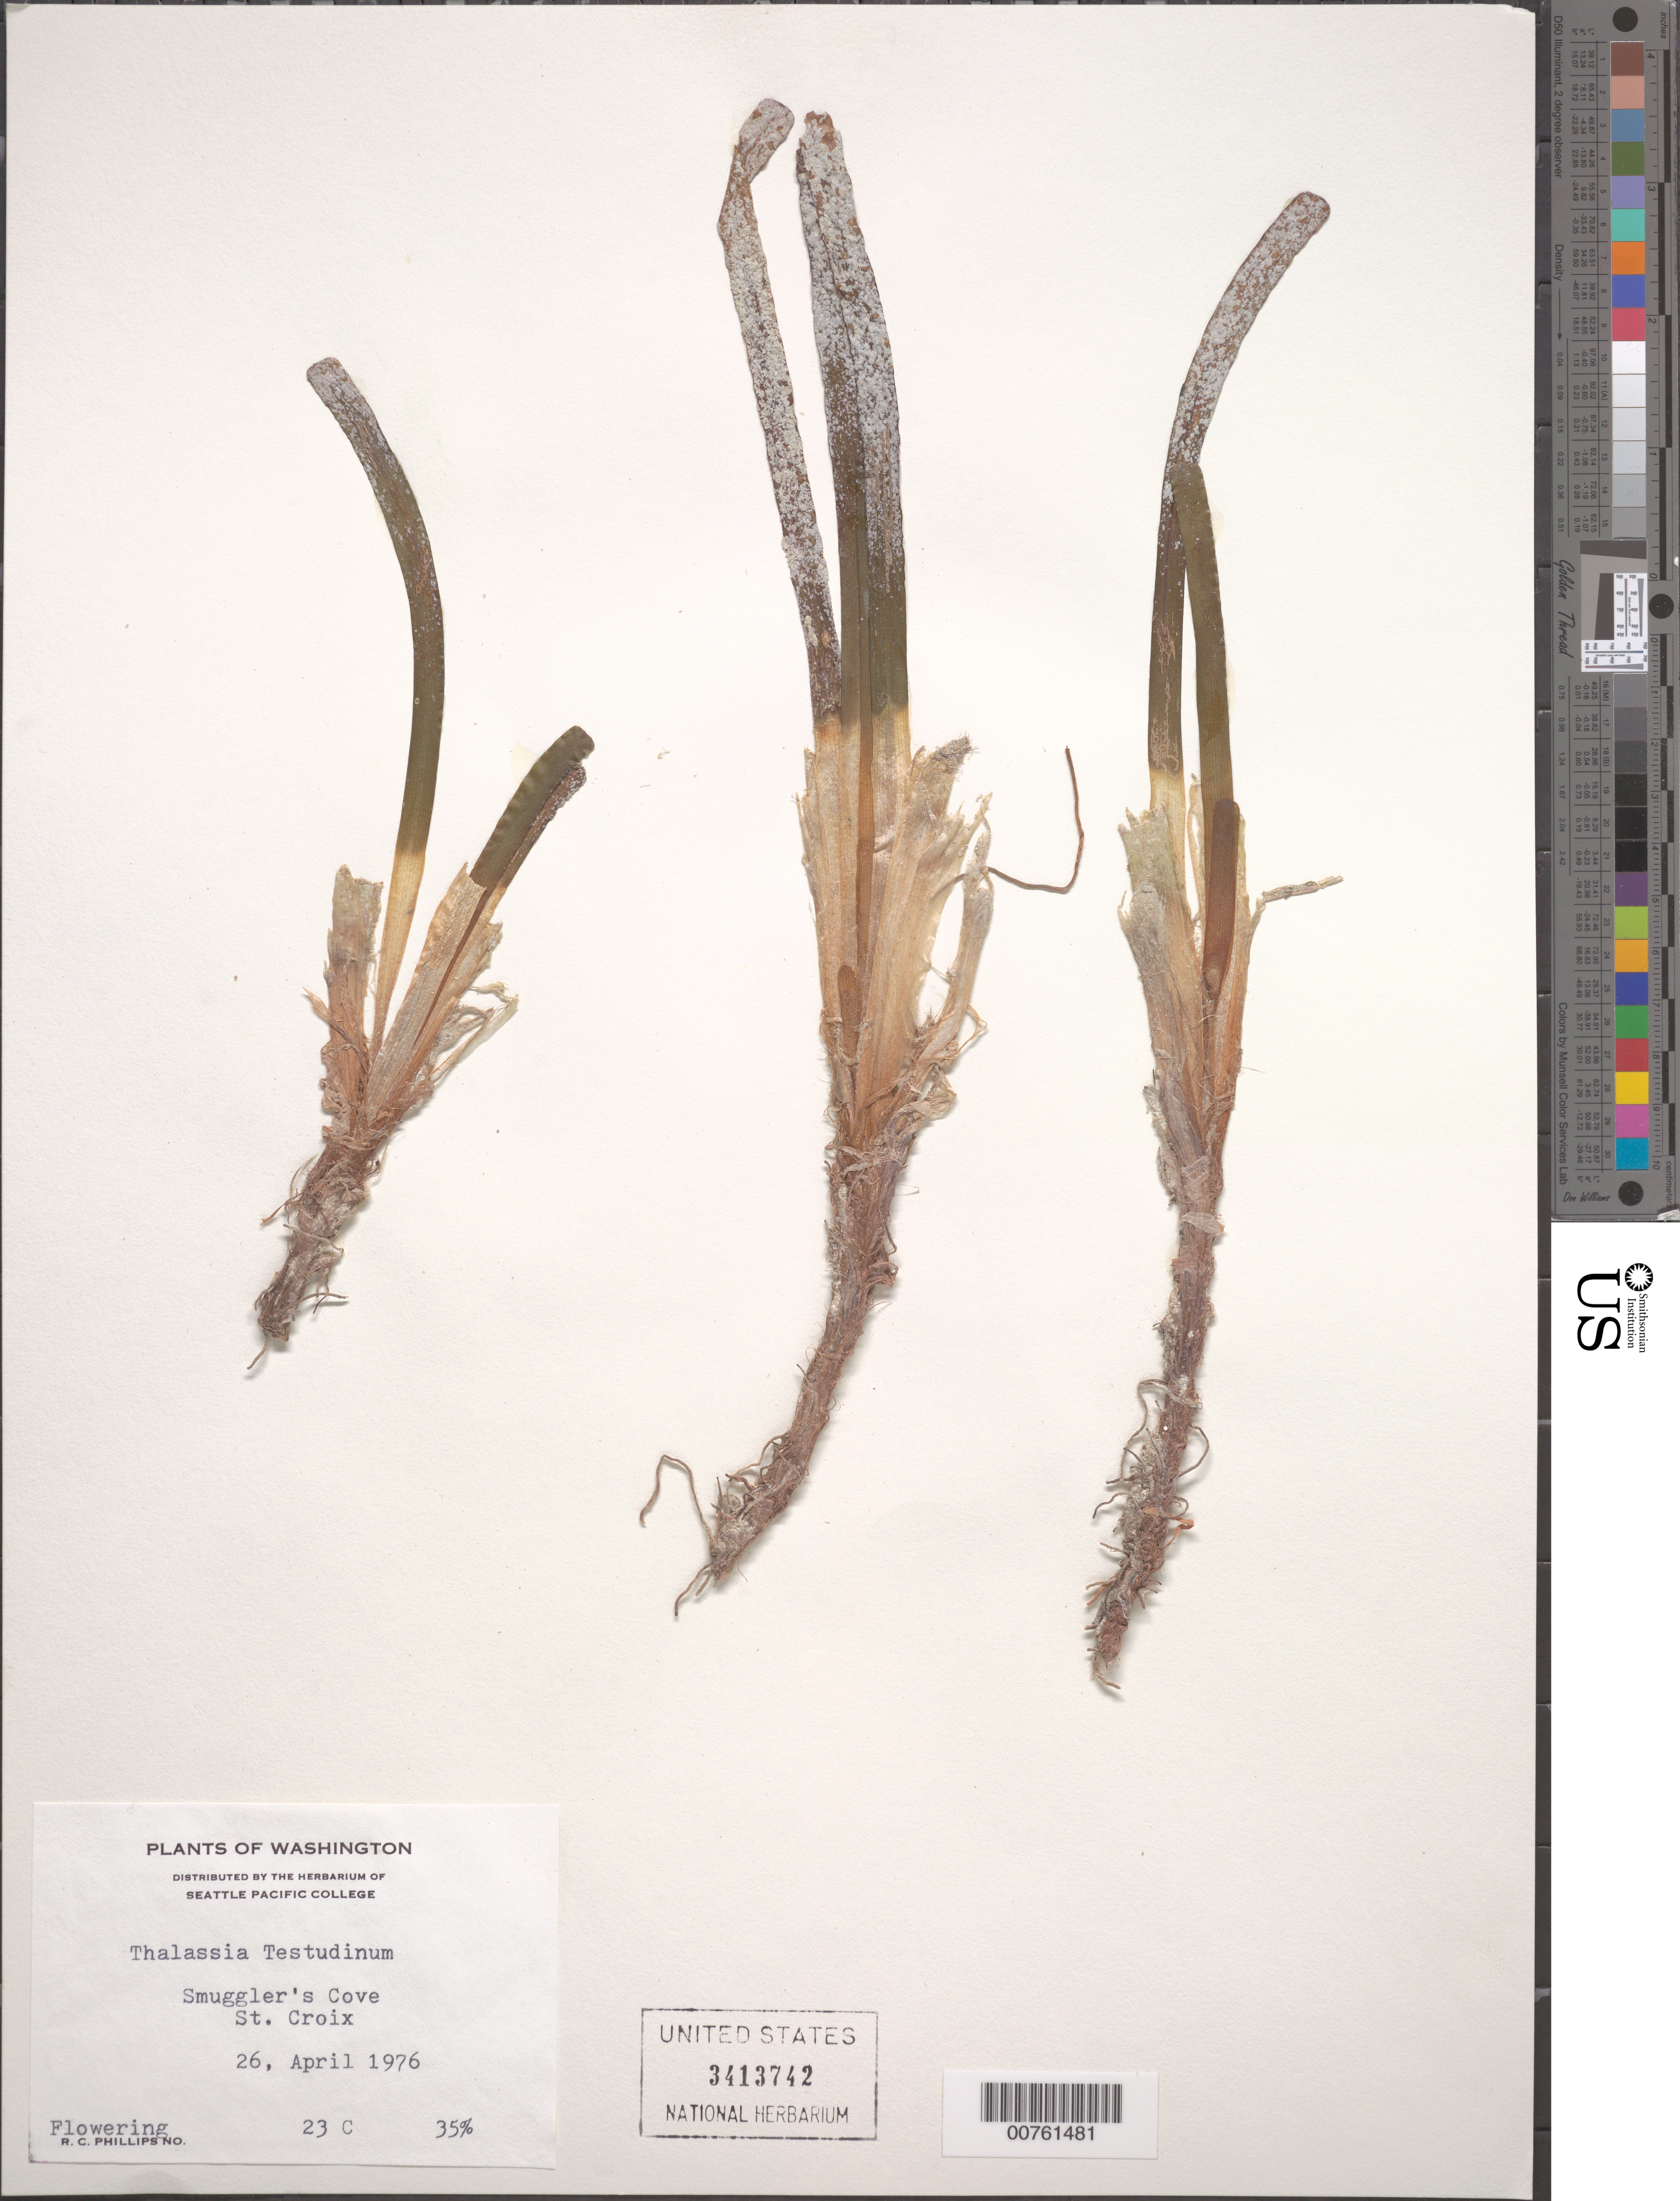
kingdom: Plantae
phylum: Tracheophyta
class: Liliopsida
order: Alismatales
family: Hydrocharitaceae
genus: Thalassia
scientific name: Thalassia testudinum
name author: Banks & Sol. ex K.D. Koenig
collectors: R. C. Phillips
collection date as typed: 26 Apr 1976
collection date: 1976-04-26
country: U.S. Virgin Islands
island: St. Croix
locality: Smuggler's Cove.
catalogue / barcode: US 3413742